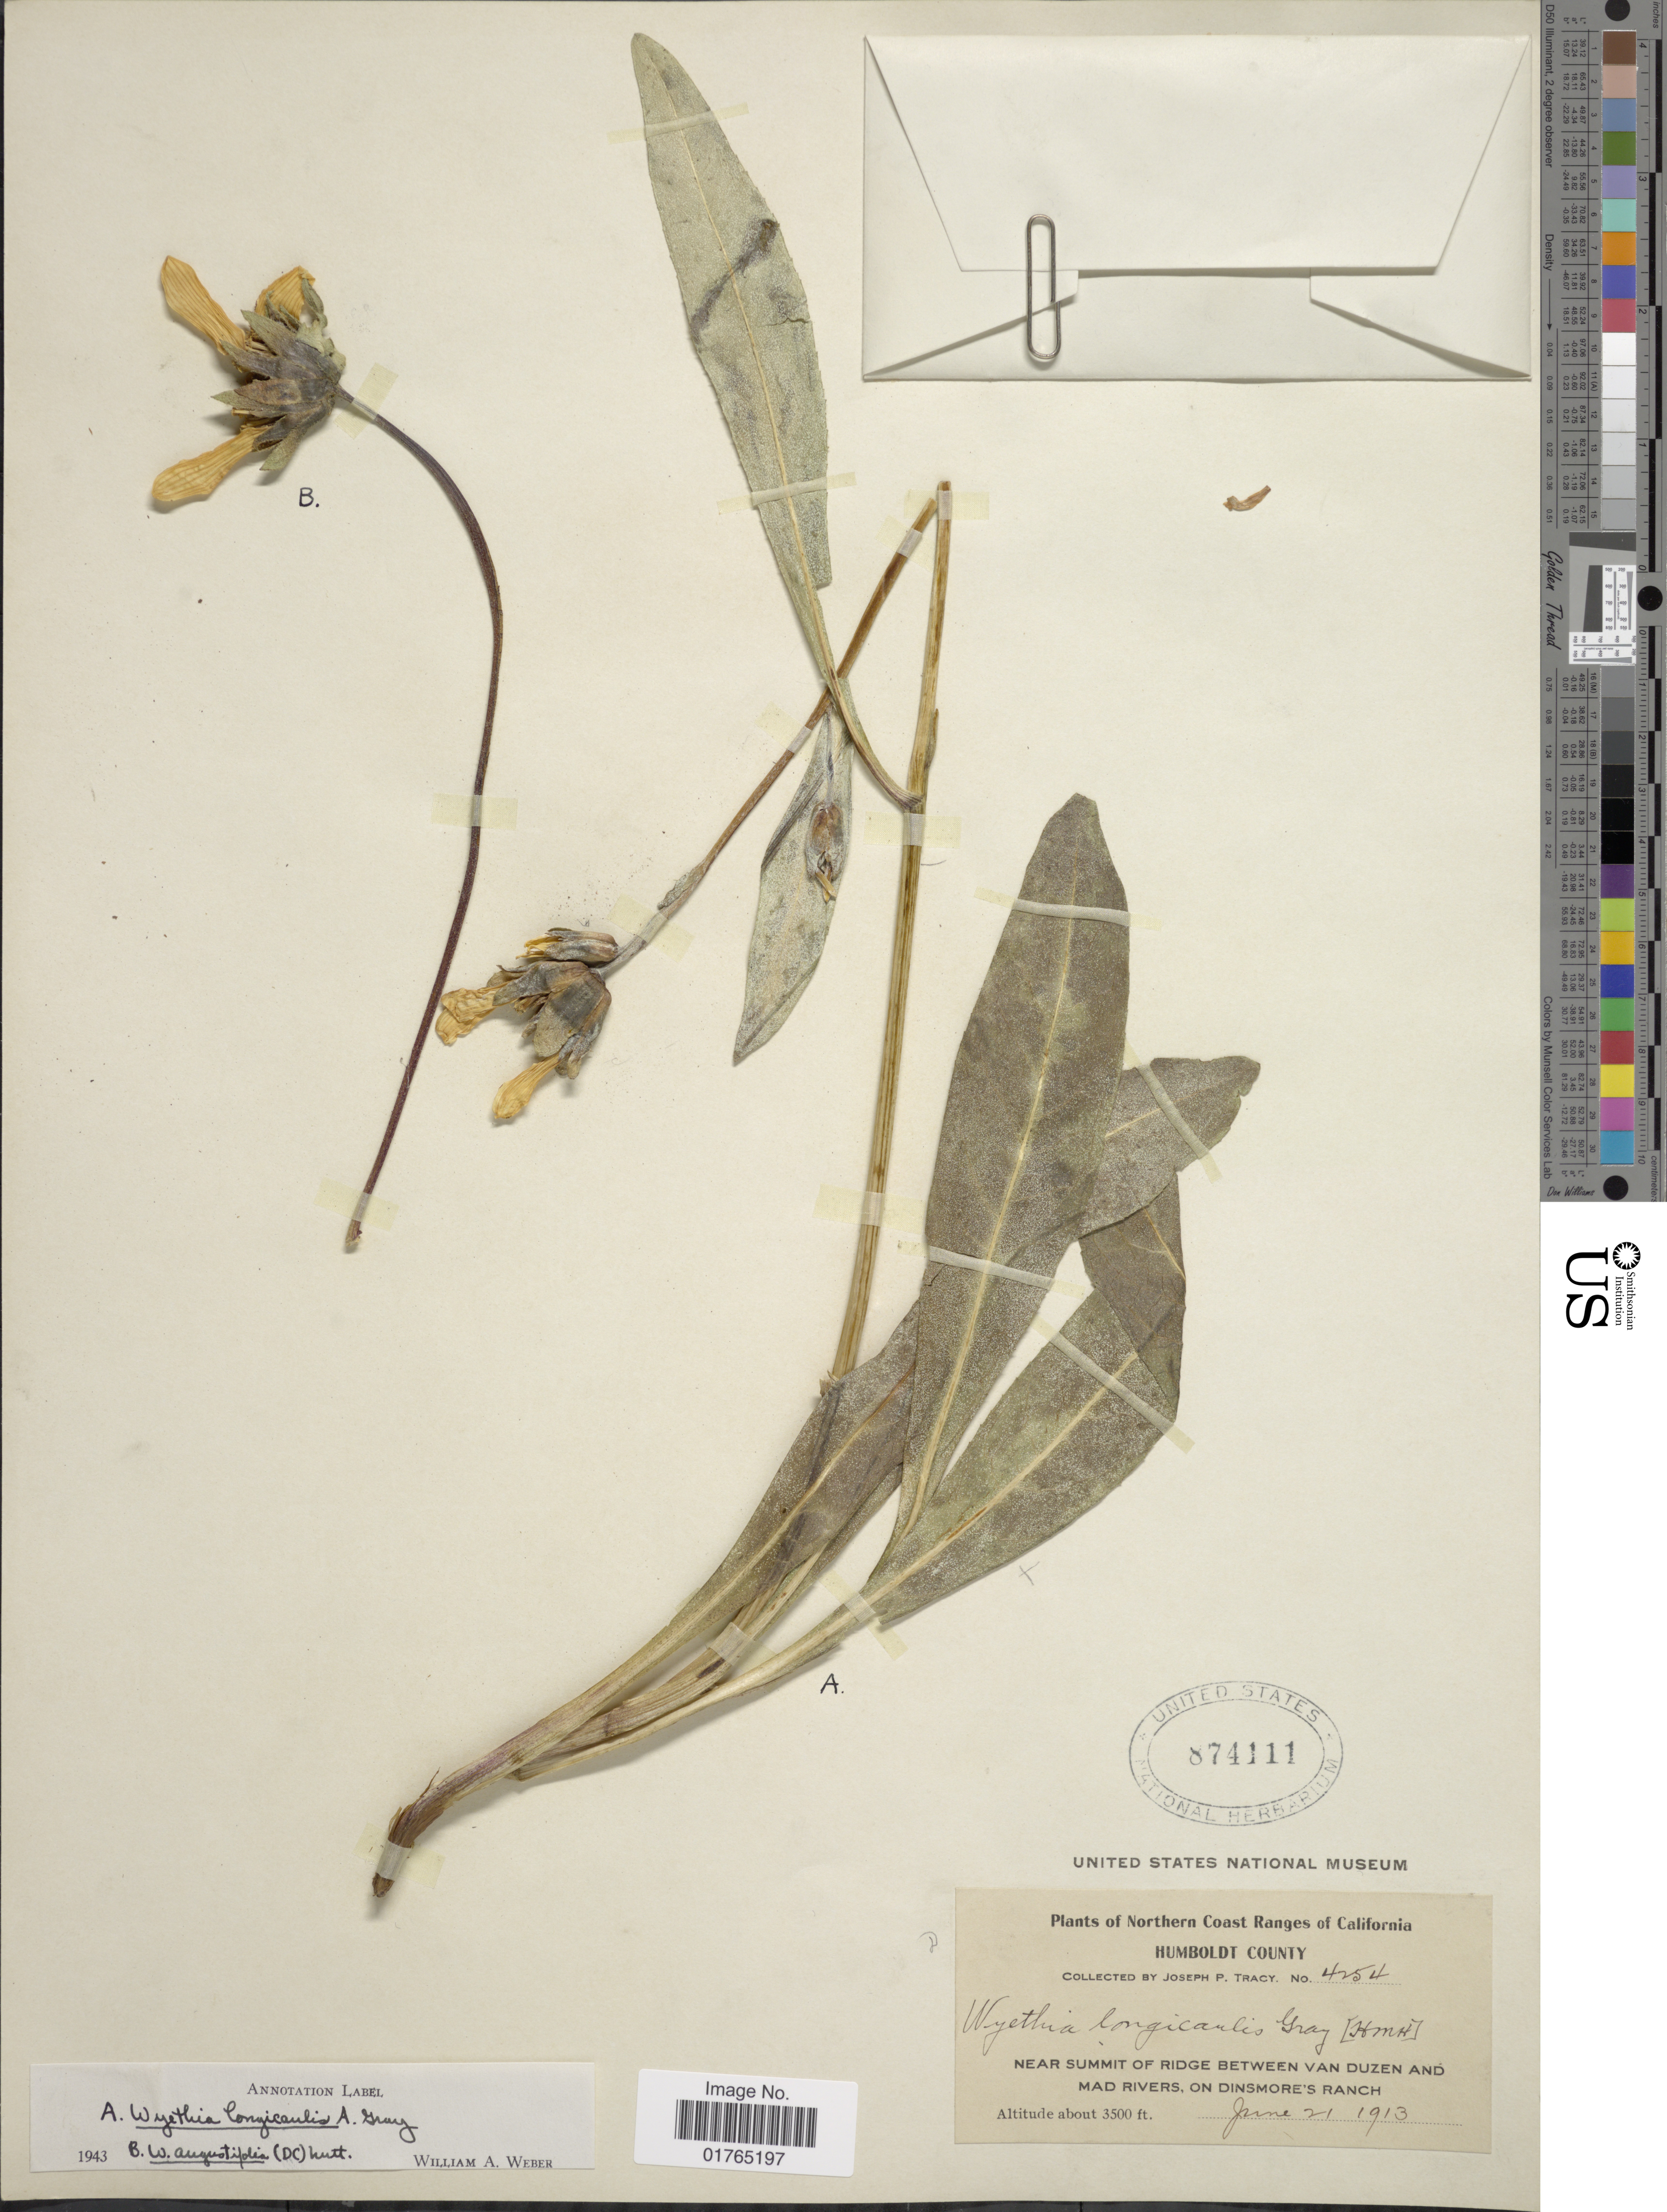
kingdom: Plantae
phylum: Tracheophyta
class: Magnoliopsida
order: Asterales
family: Asteraceae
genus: Wyethia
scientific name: Wyethia longicaulis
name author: A. Gray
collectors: J. Tracy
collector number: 4254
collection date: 1913-06-21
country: United States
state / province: California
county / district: Humboldt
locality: Northern Coast Ranges of California, Humboldt County, near summit of ridge between van Duzen and Mad Rivers, on Dinsmore's Ranch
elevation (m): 1067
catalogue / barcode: US 874111